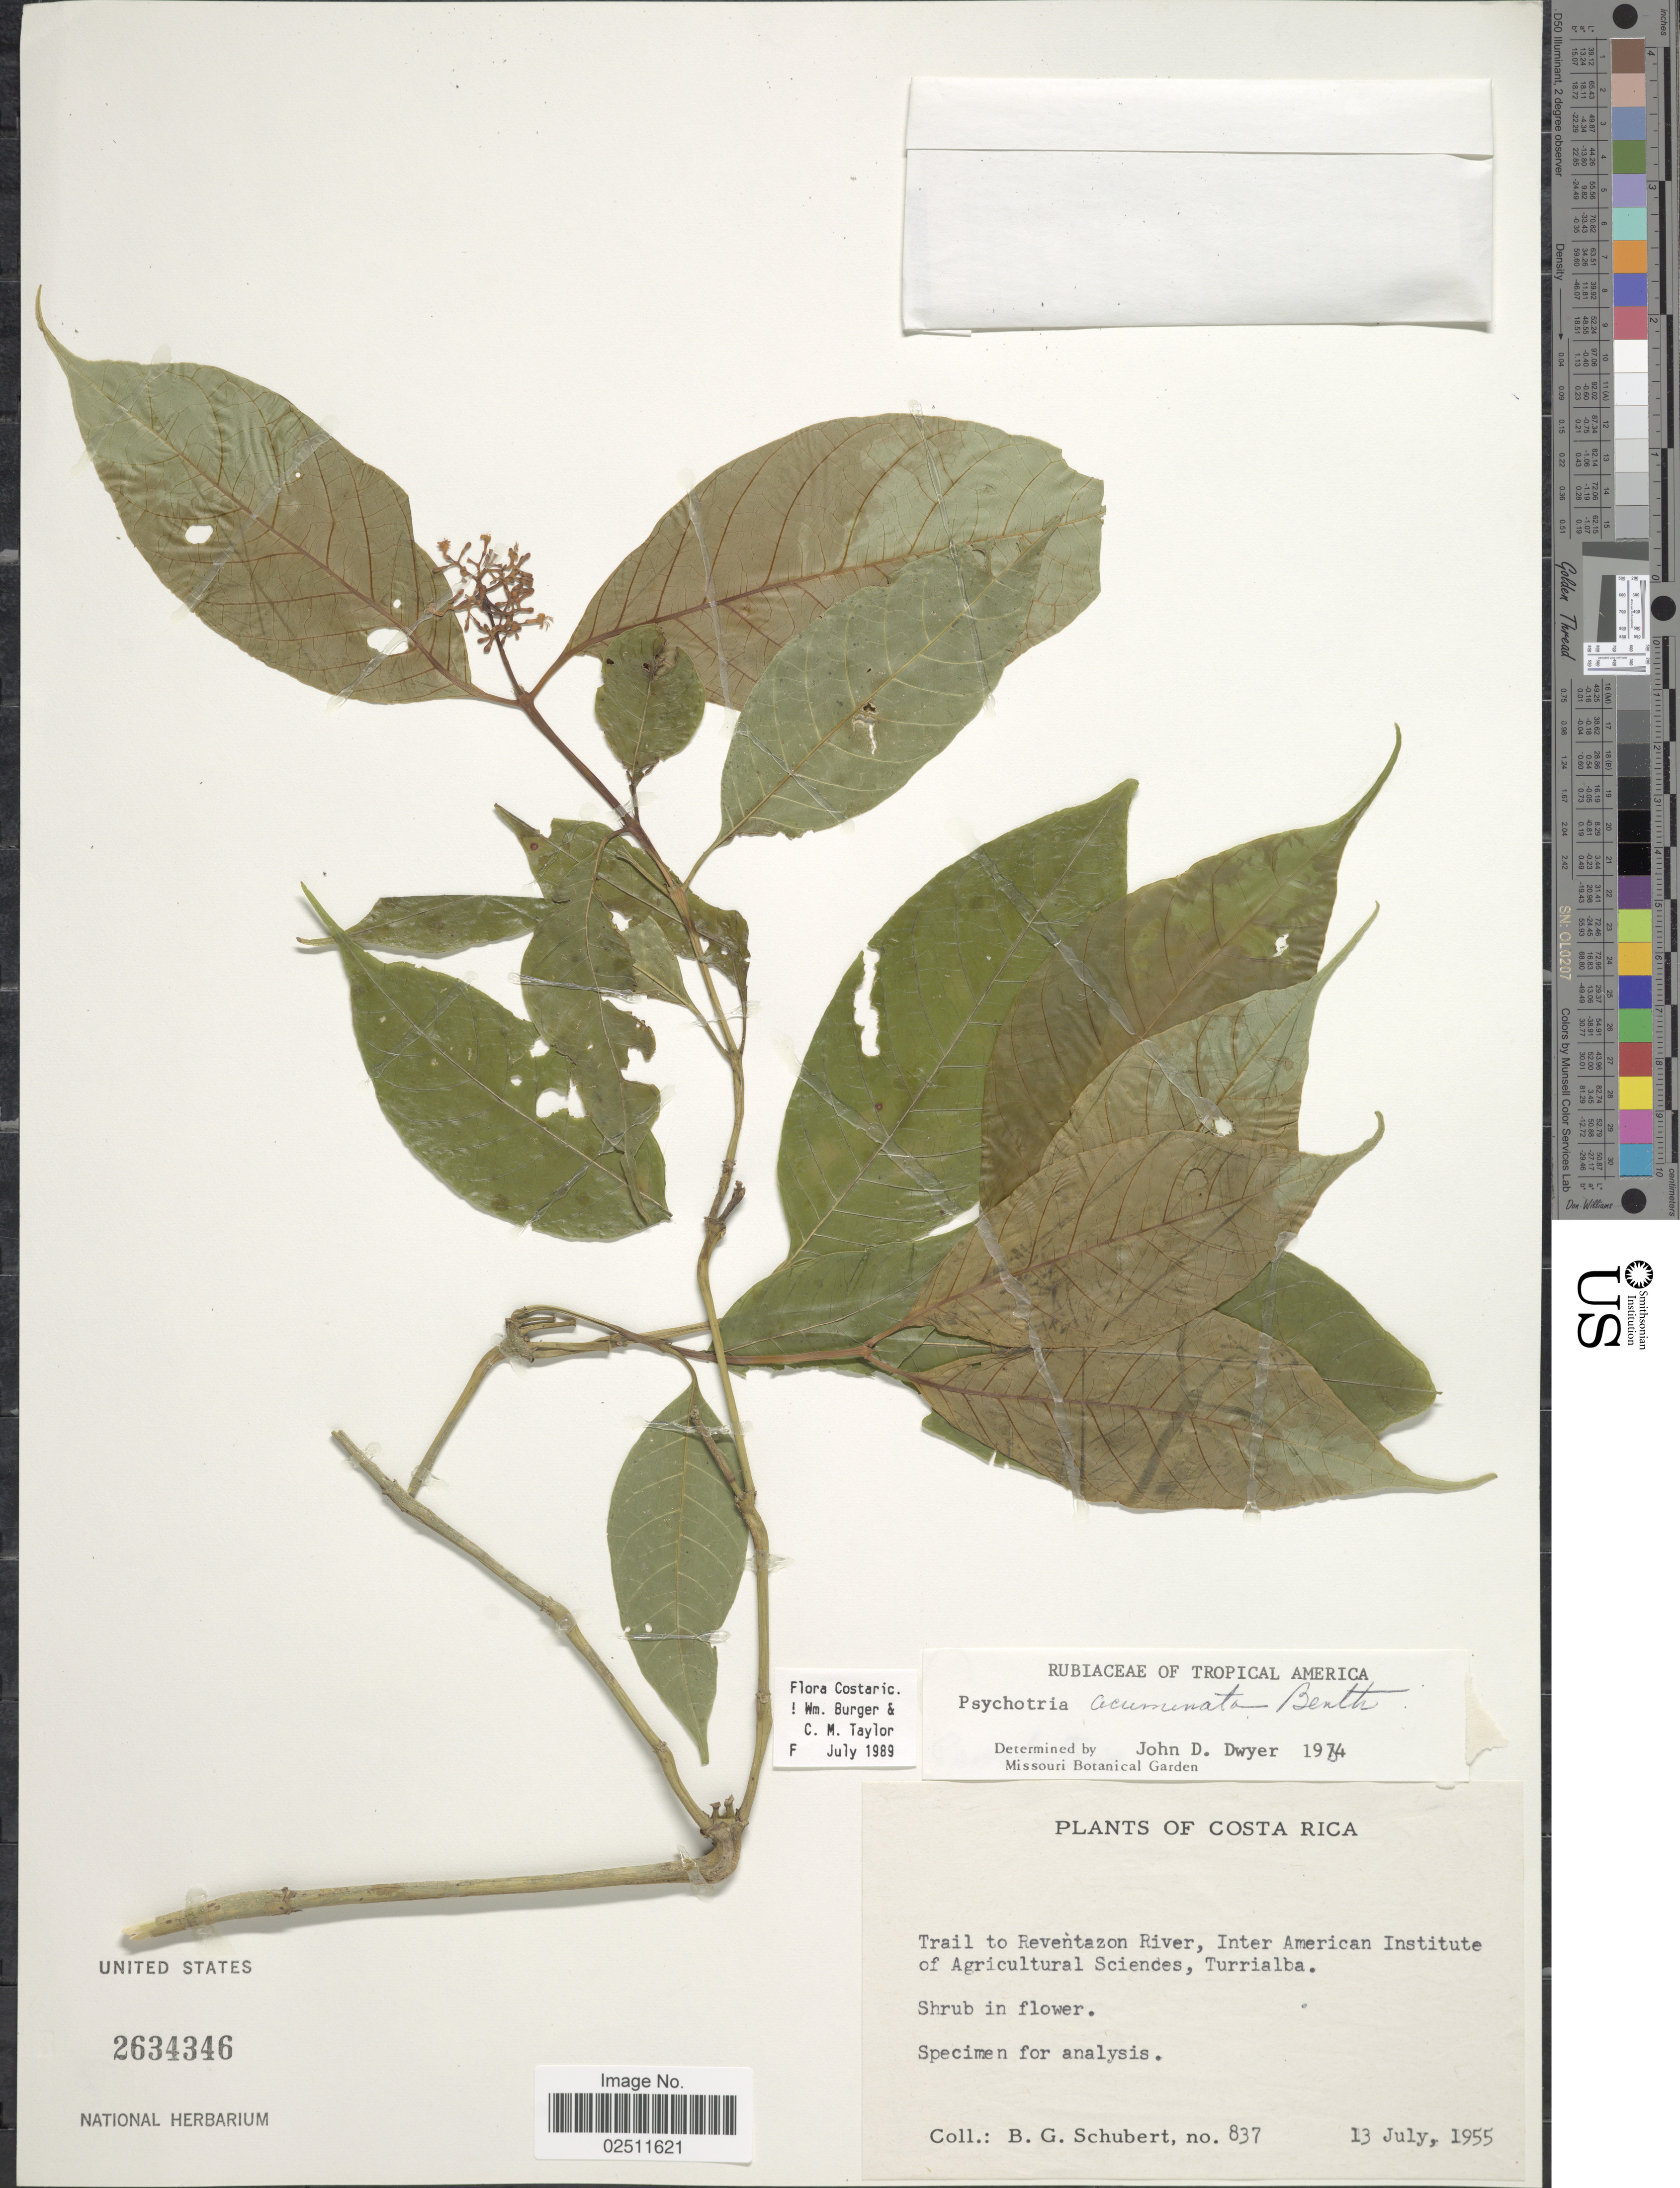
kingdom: Plantae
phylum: Tracheophyta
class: Magnoliopsida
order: Gentianales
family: Rubiaceae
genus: Psychotria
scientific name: Psychotria acuminata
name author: Benth.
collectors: B. Schubert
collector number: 837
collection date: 1955-07-13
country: Costa Rica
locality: Trail to Reventazon River, Inter American Institute of Agricultural Sciences, Turrialba.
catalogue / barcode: US 2634346